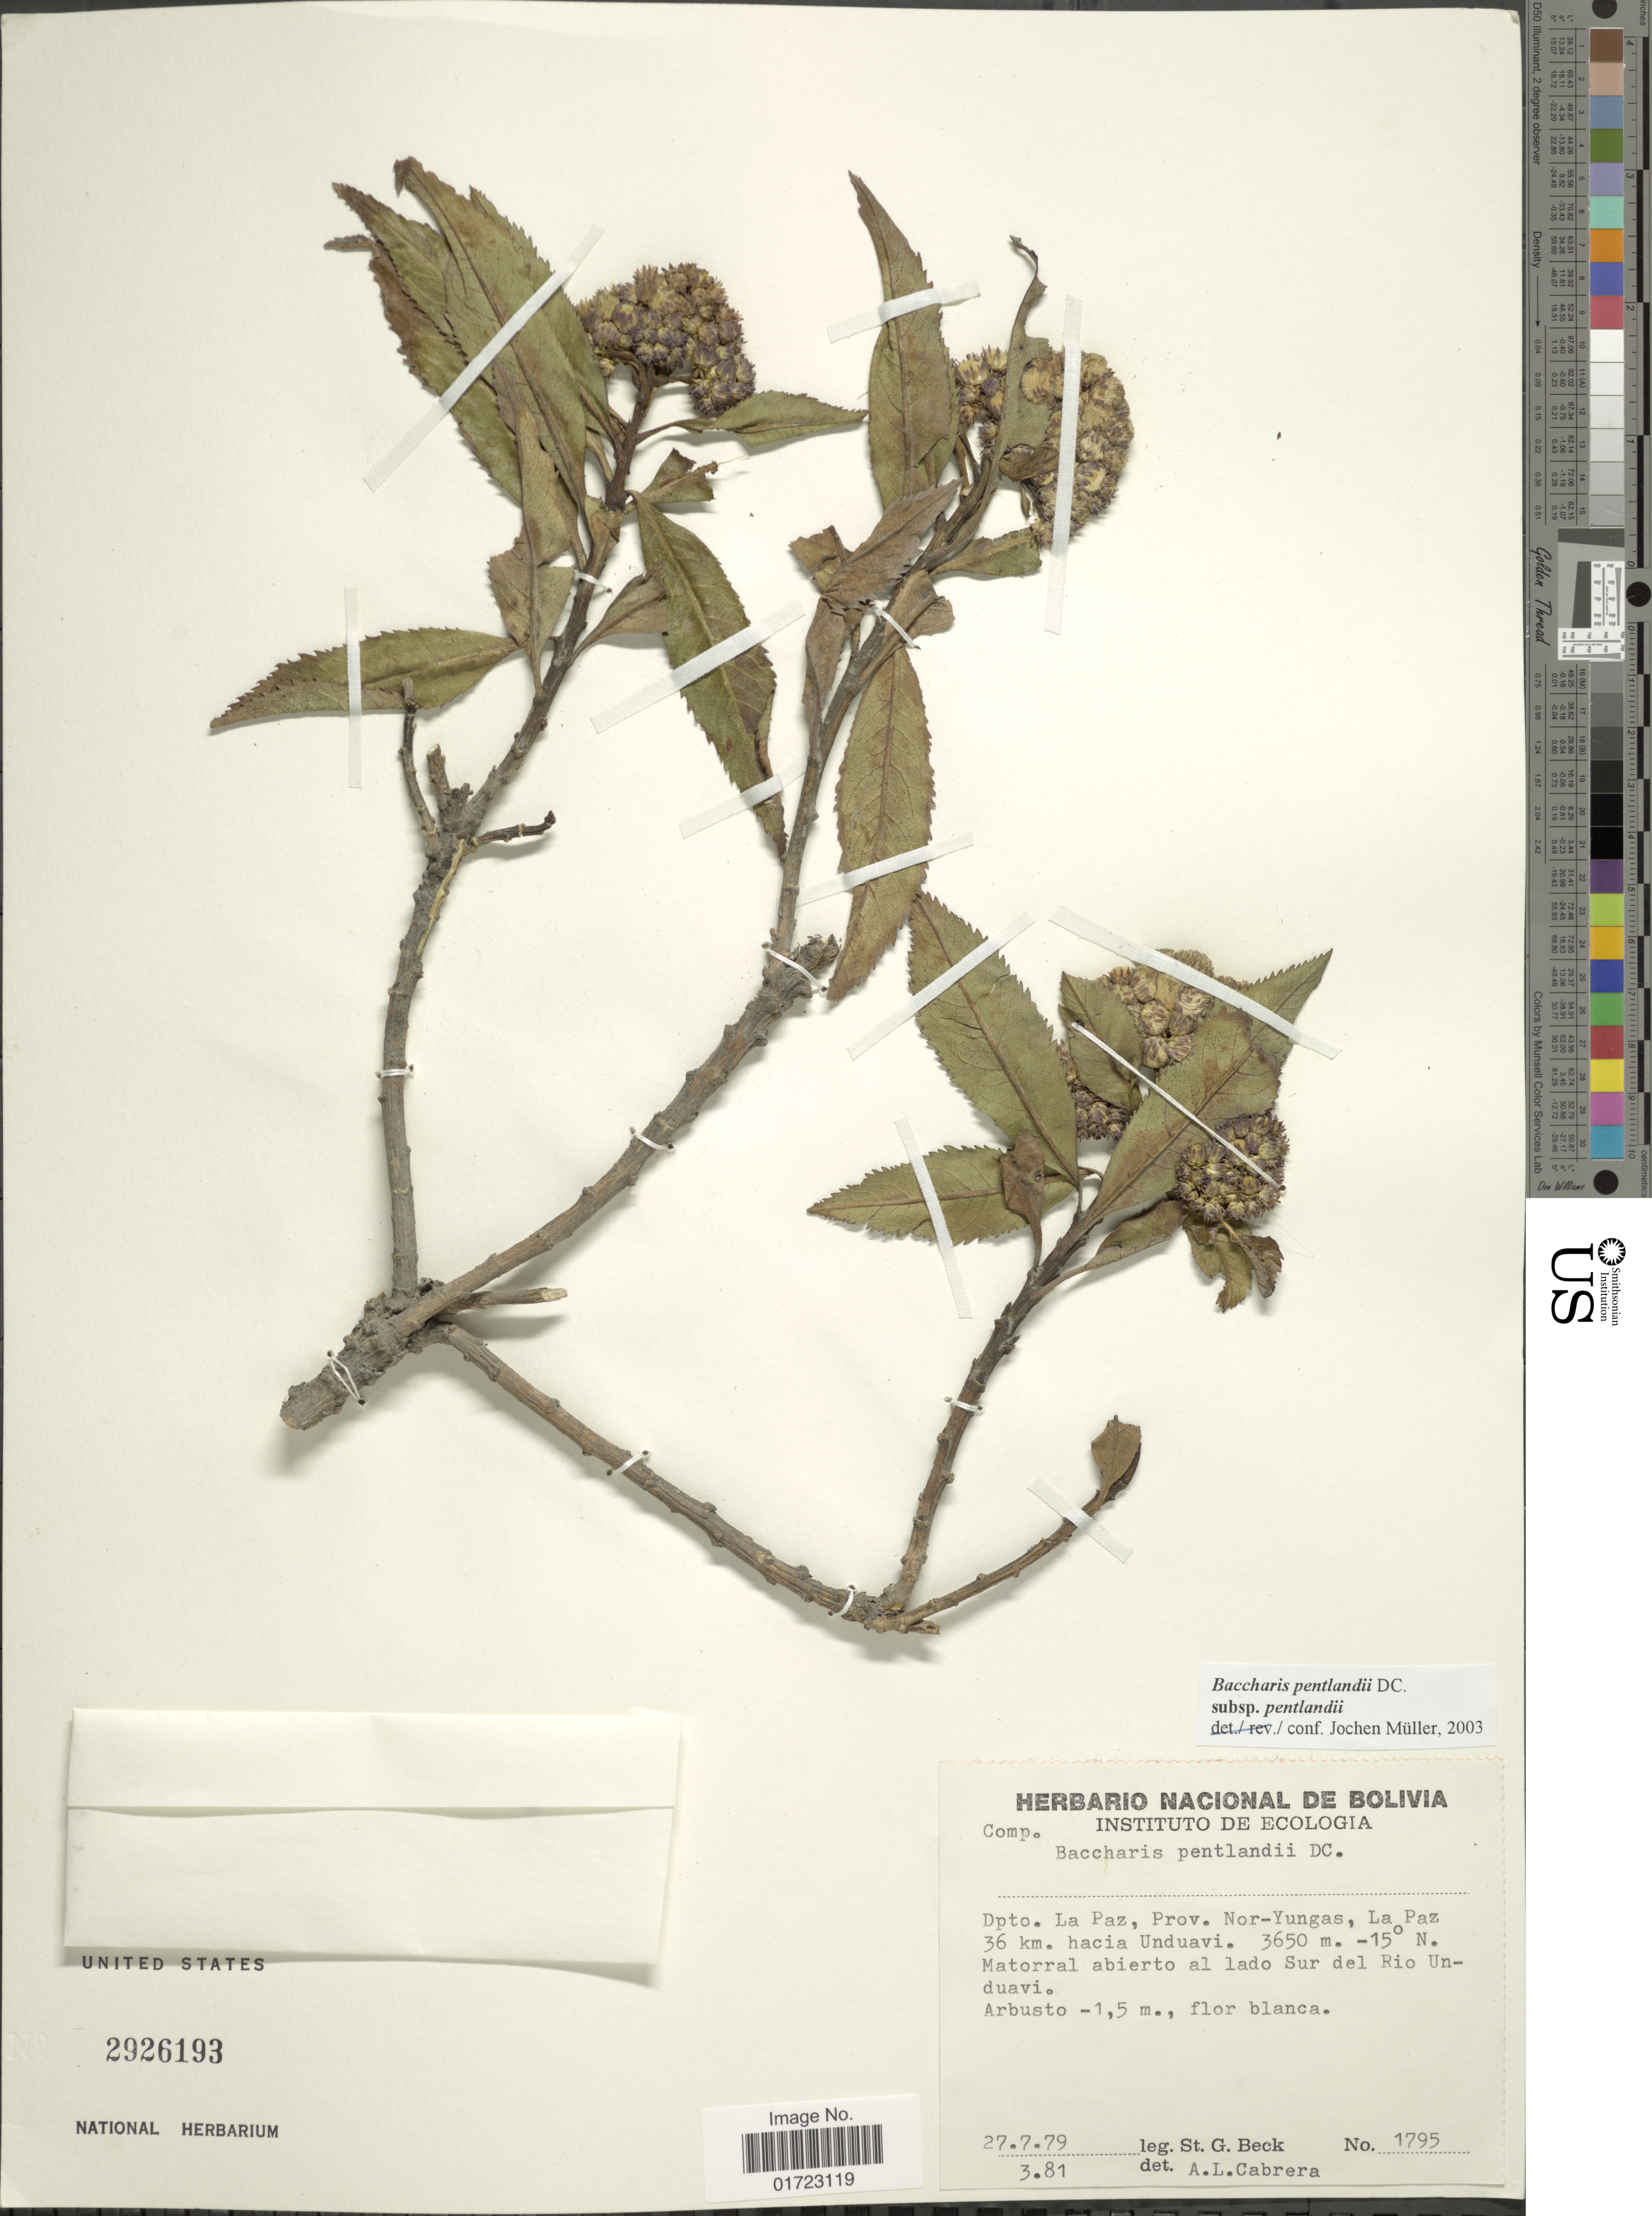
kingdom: Plantae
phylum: Tracheophyta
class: Magnoliopsida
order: Asterales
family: Asteraceae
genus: Baccharis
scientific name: Baccharis pentlandii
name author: DC.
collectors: S. G. Beck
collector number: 1795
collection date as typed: Transcribed d/m/y: 27/7/79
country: Bolivia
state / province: La Paz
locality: Prov. Nor Yungas, La Paz 36 km. hacia Unduavi.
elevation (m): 1113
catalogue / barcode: US 2926193